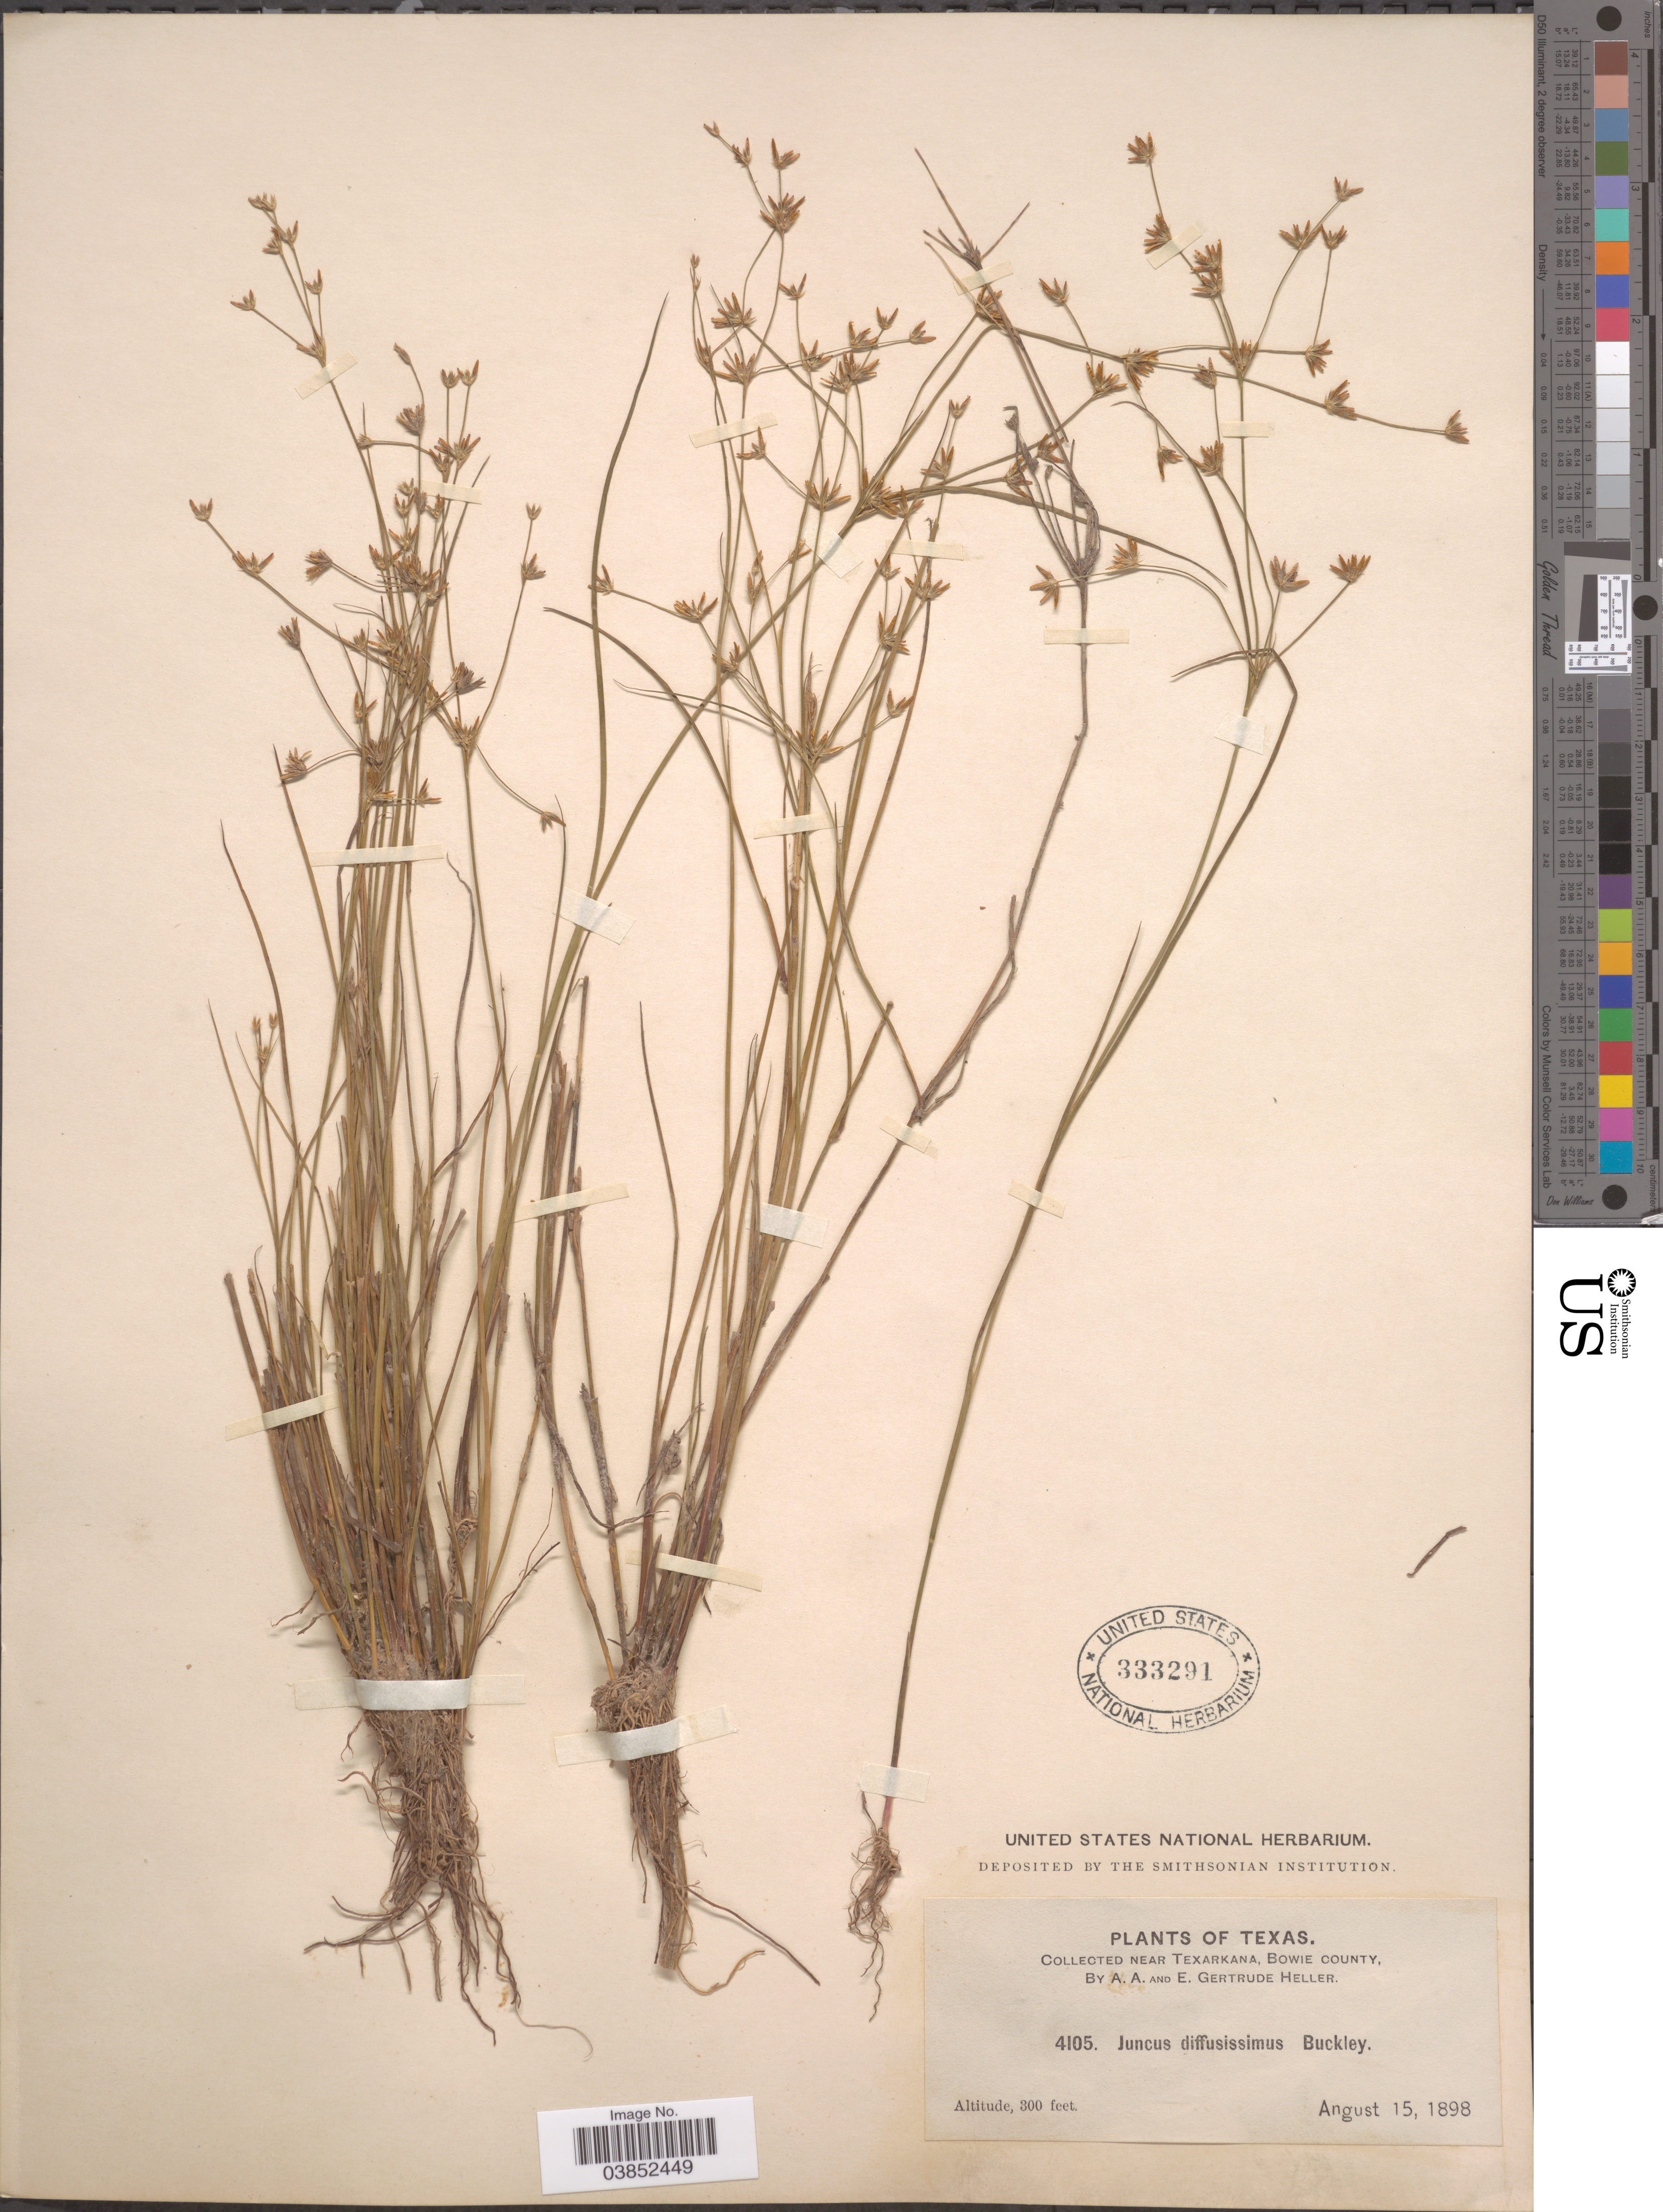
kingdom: Plantae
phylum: Tracheophyta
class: Liliopsida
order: Poales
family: Juncaceae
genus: Juncus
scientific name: Juncus diffusissimus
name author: Buckley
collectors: A. A. Heller & E. G. Heller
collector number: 4105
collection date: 1898-08-15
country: United States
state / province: Texas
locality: Near Texarkana, Bowie County.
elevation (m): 91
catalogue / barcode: US 333291